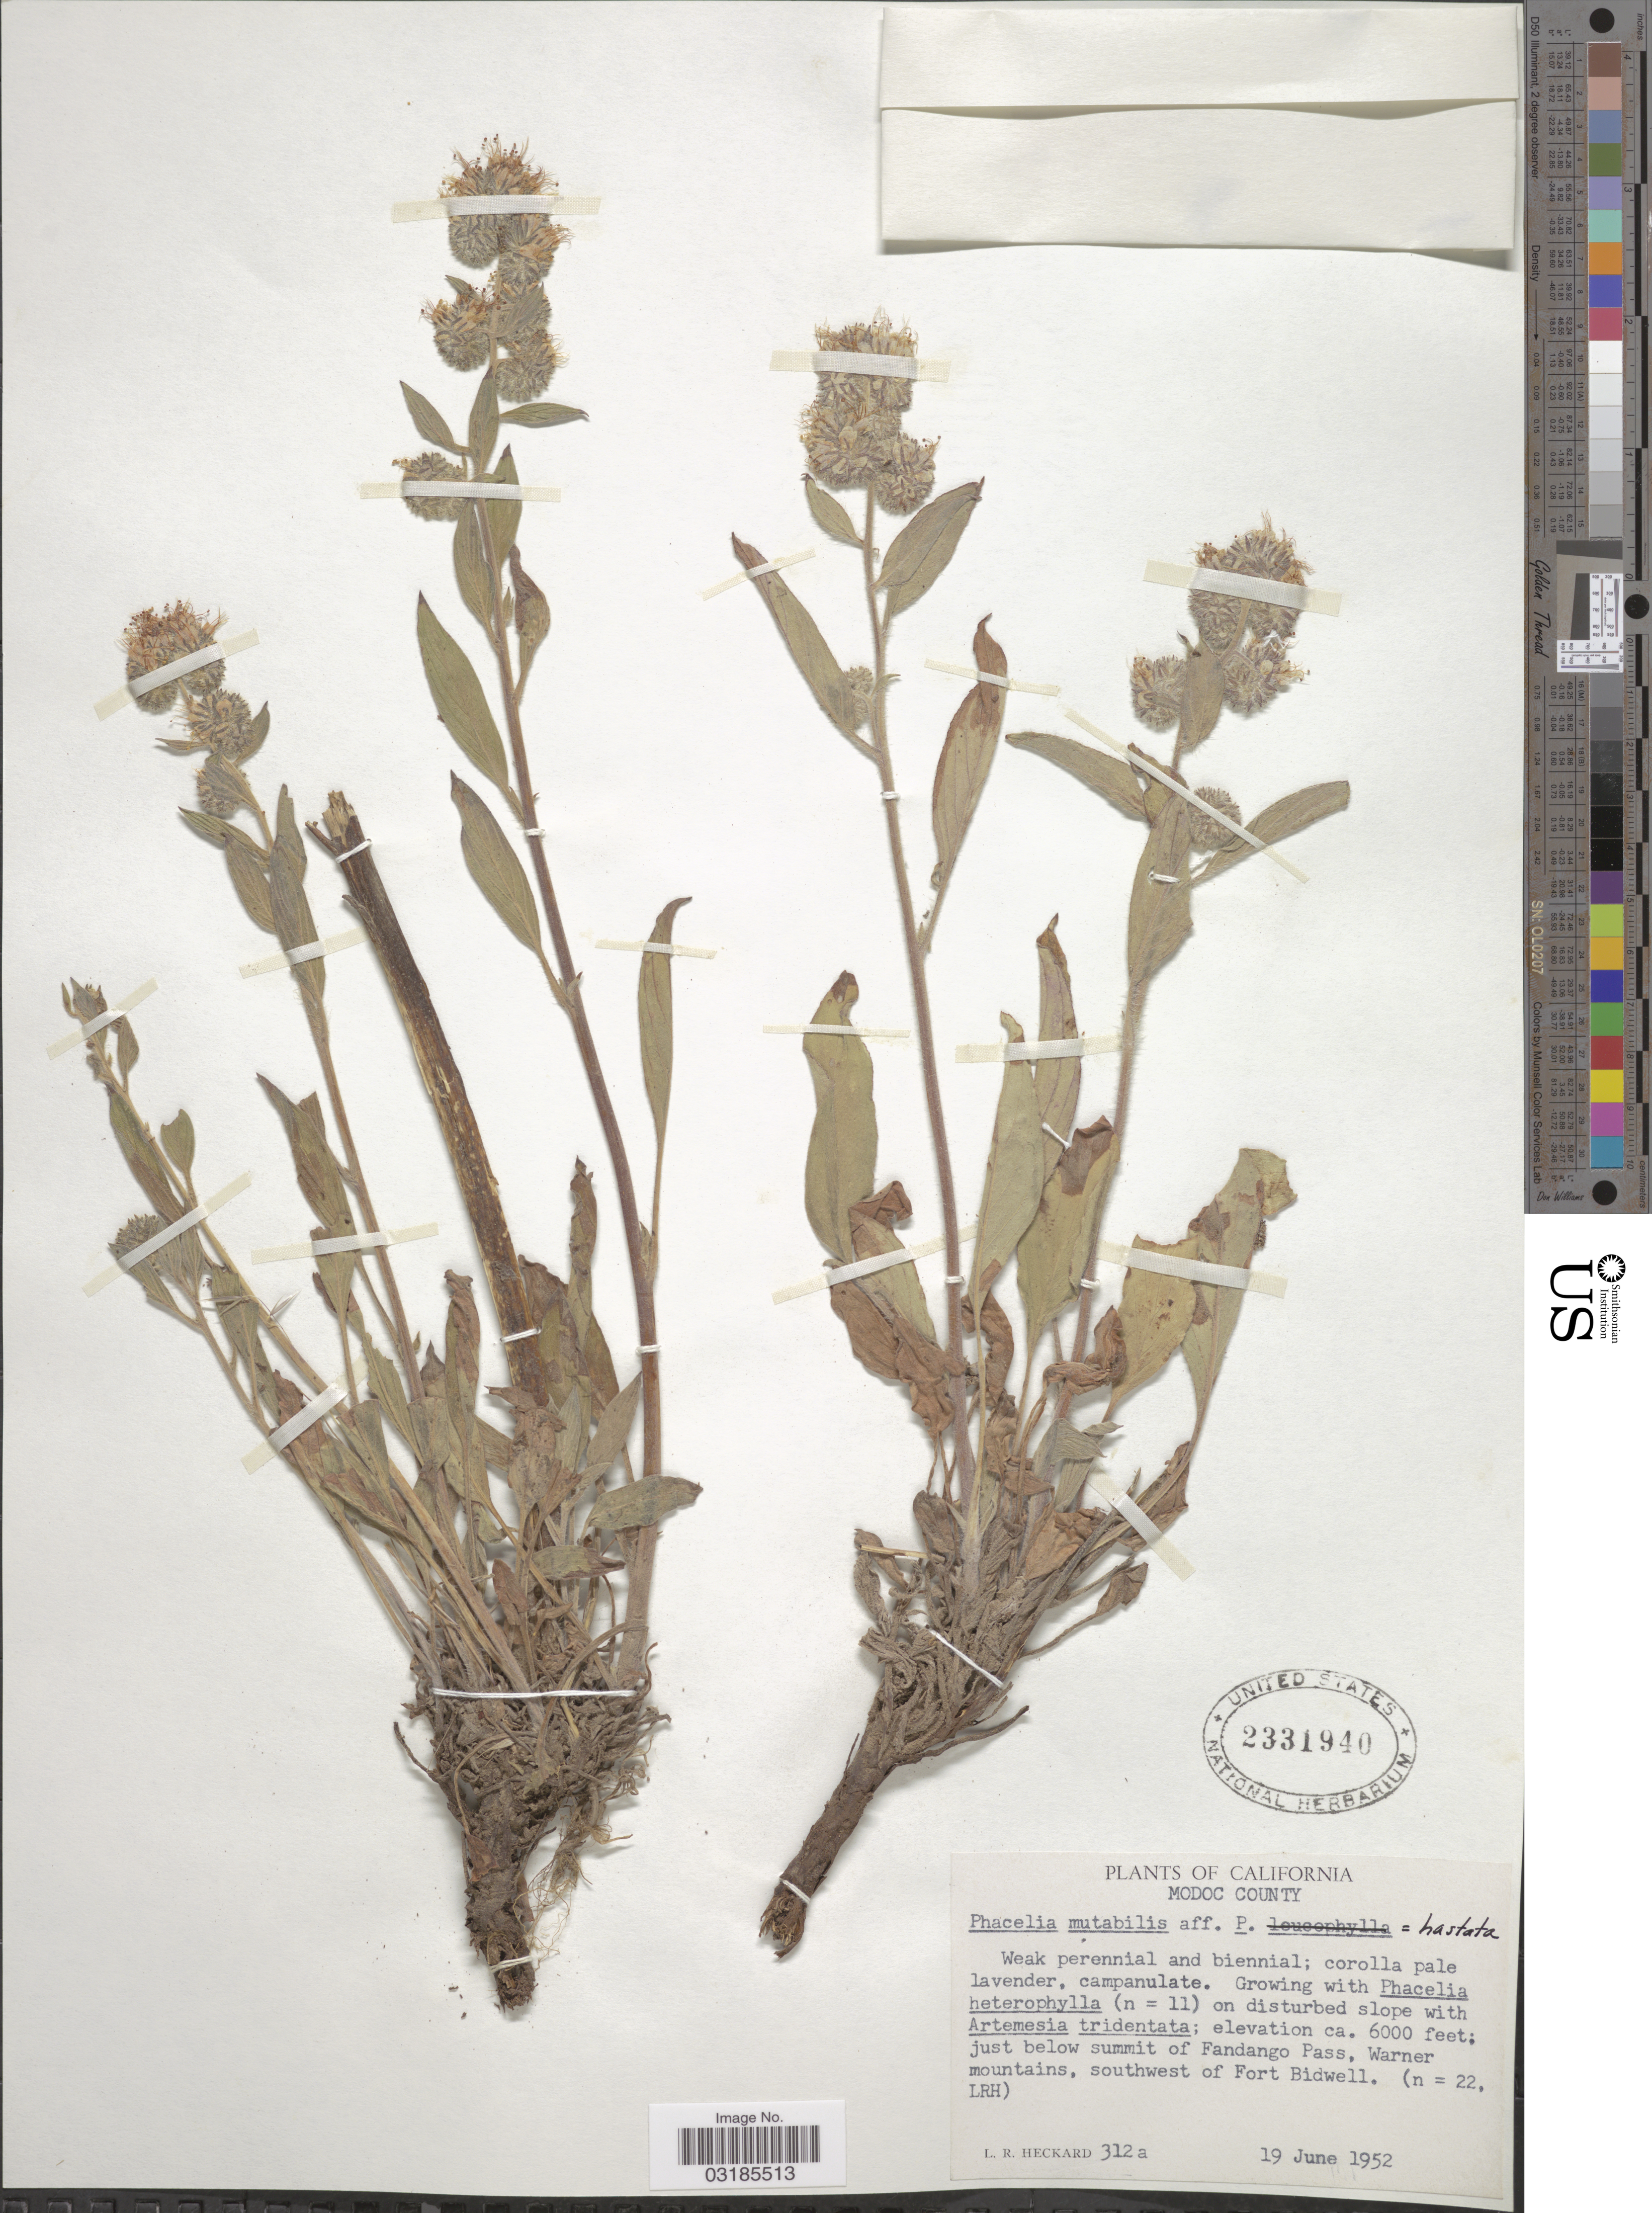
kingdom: Plantae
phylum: Tracheophyta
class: Magnoliopsida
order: Boraginales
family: Hydrophyllaceae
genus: Phacelia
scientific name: Phacelia mutabilis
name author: Greene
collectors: L. R. Heckard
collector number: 312a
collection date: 1952-06-19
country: United States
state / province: California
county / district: Modoc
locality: Modoc County, just below summit of Fandango Pass, Warner mountains, southwest of Fort Bidwell.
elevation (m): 1829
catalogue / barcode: US 2331940